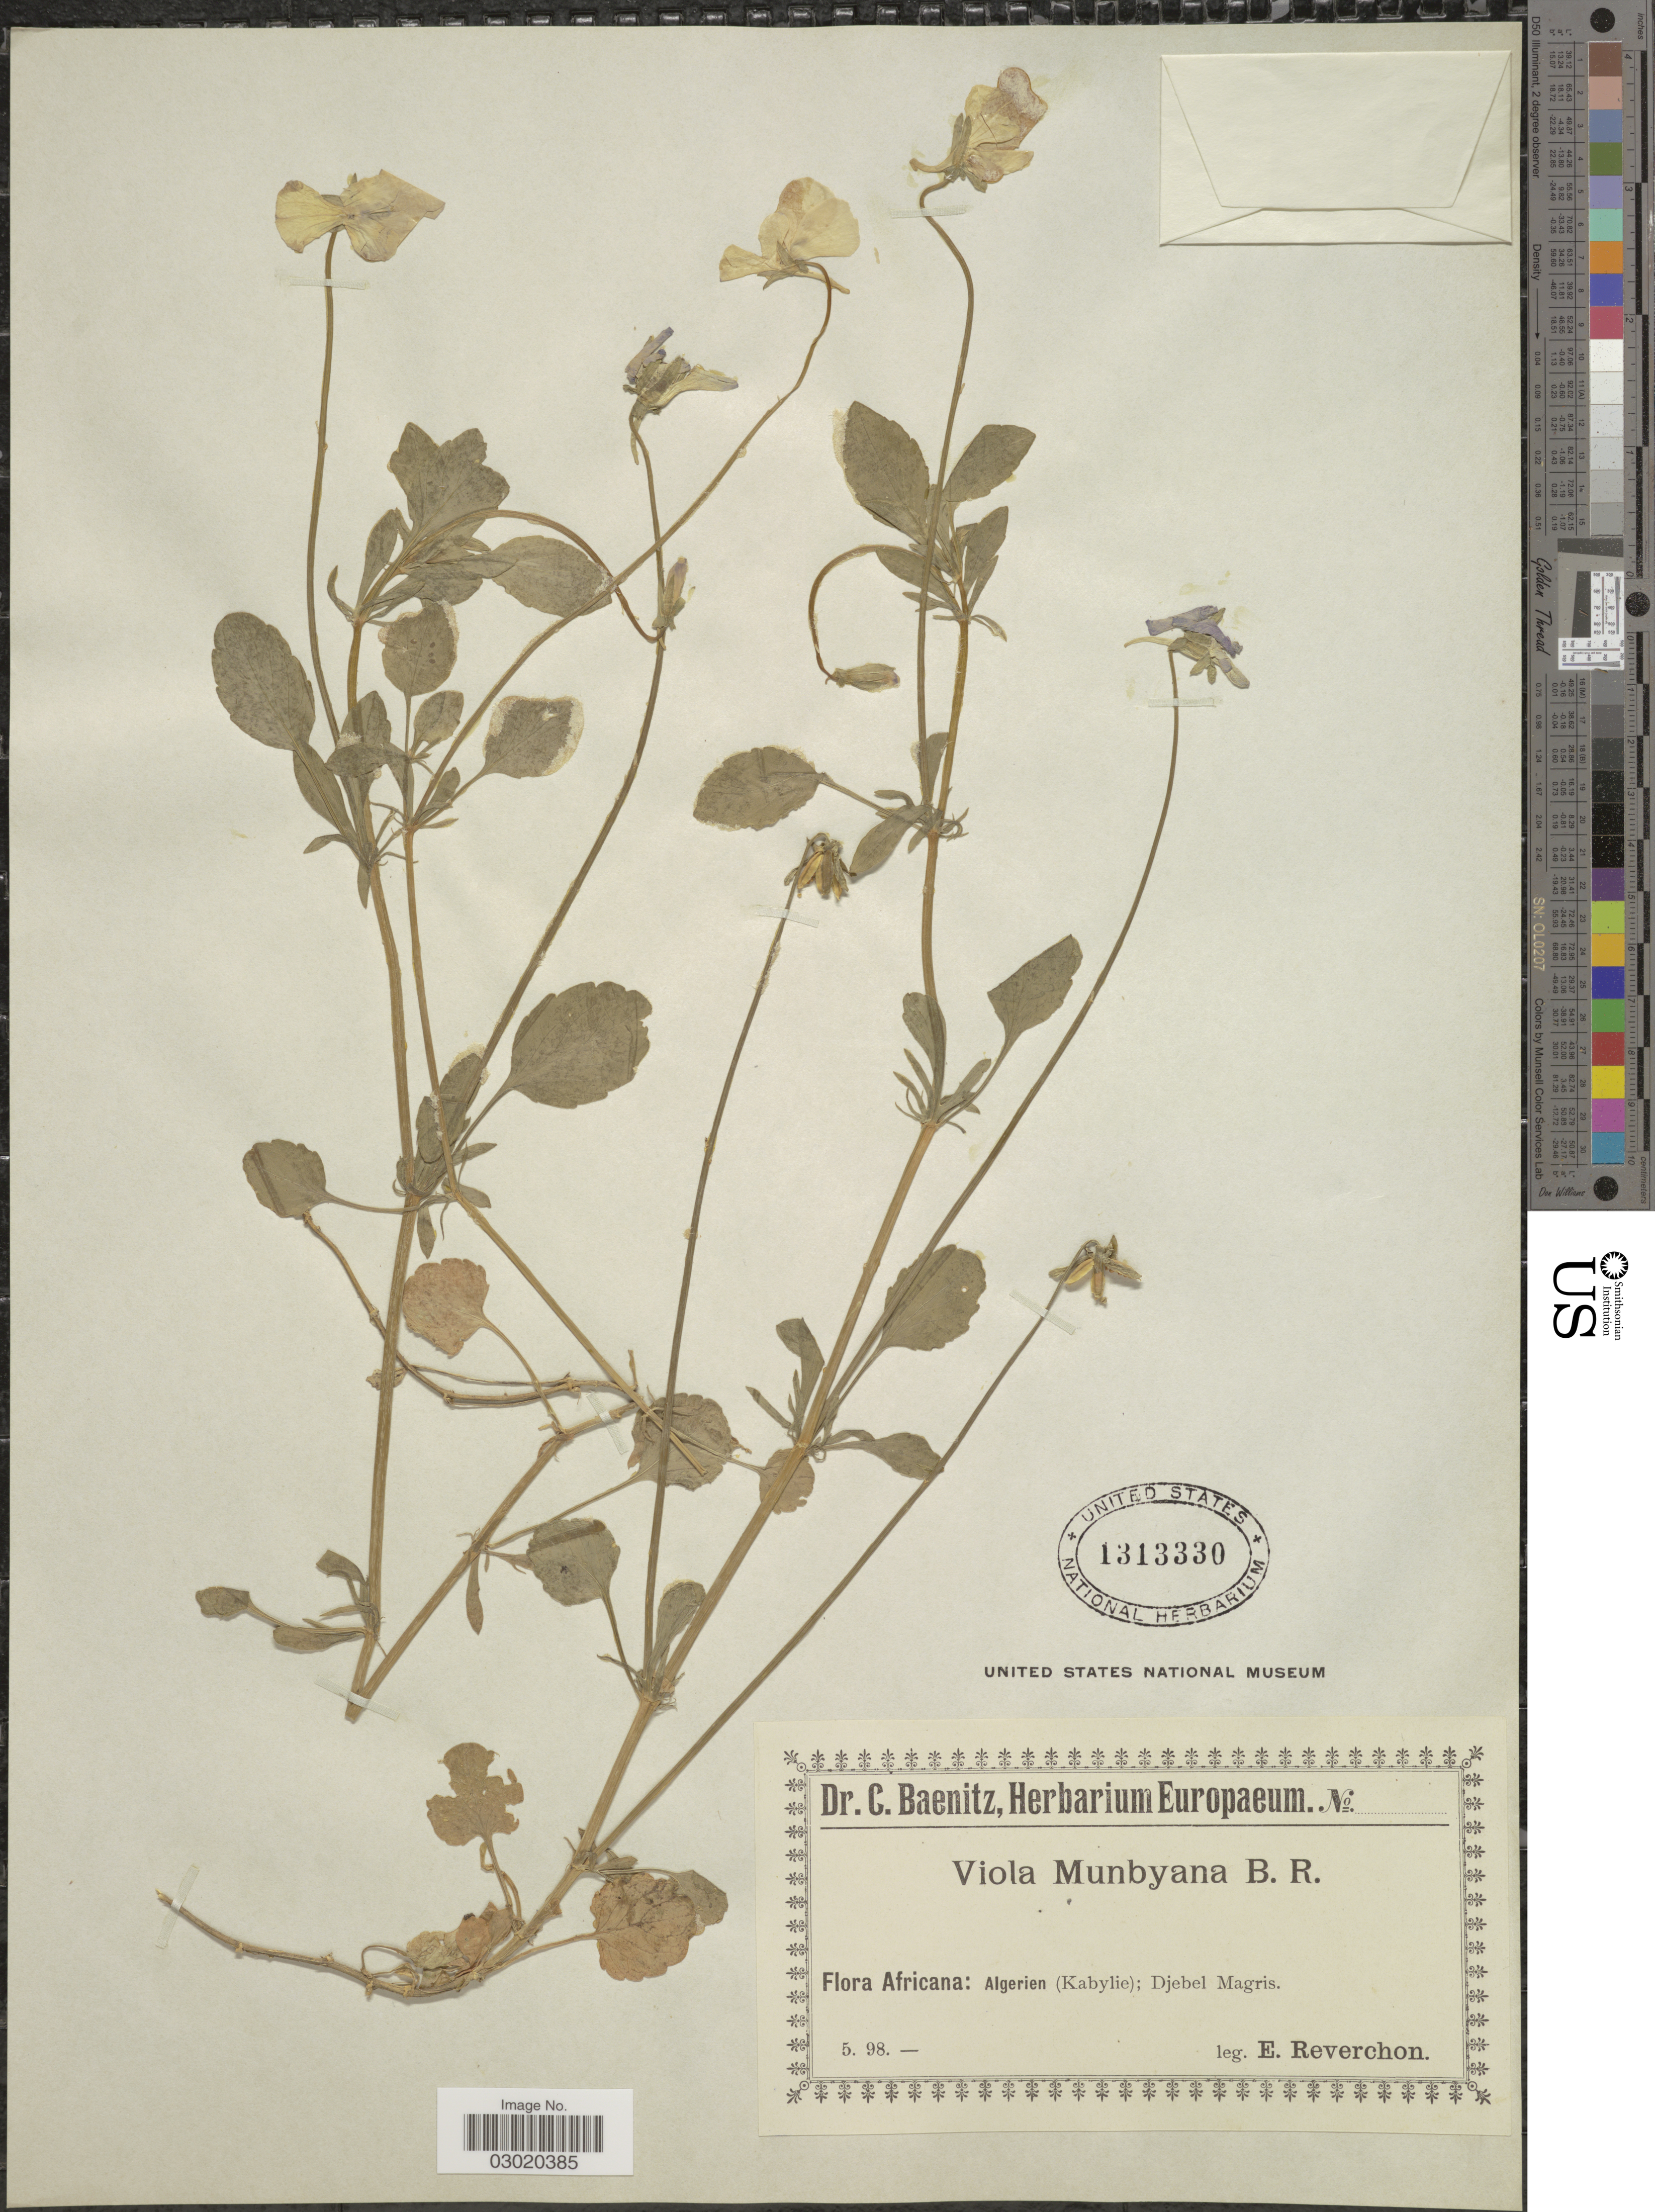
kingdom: Plantae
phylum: Tracheophyta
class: Magnoliopsida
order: Malpighiales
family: Violaceae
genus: Viola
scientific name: Viola munbyana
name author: Boiss. & Reut.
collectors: E. Reverchon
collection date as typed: Transcribed d/m/y: /5/98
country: Algeria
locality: (Kabylie); Djebel Magris.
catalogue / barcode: US 1313330